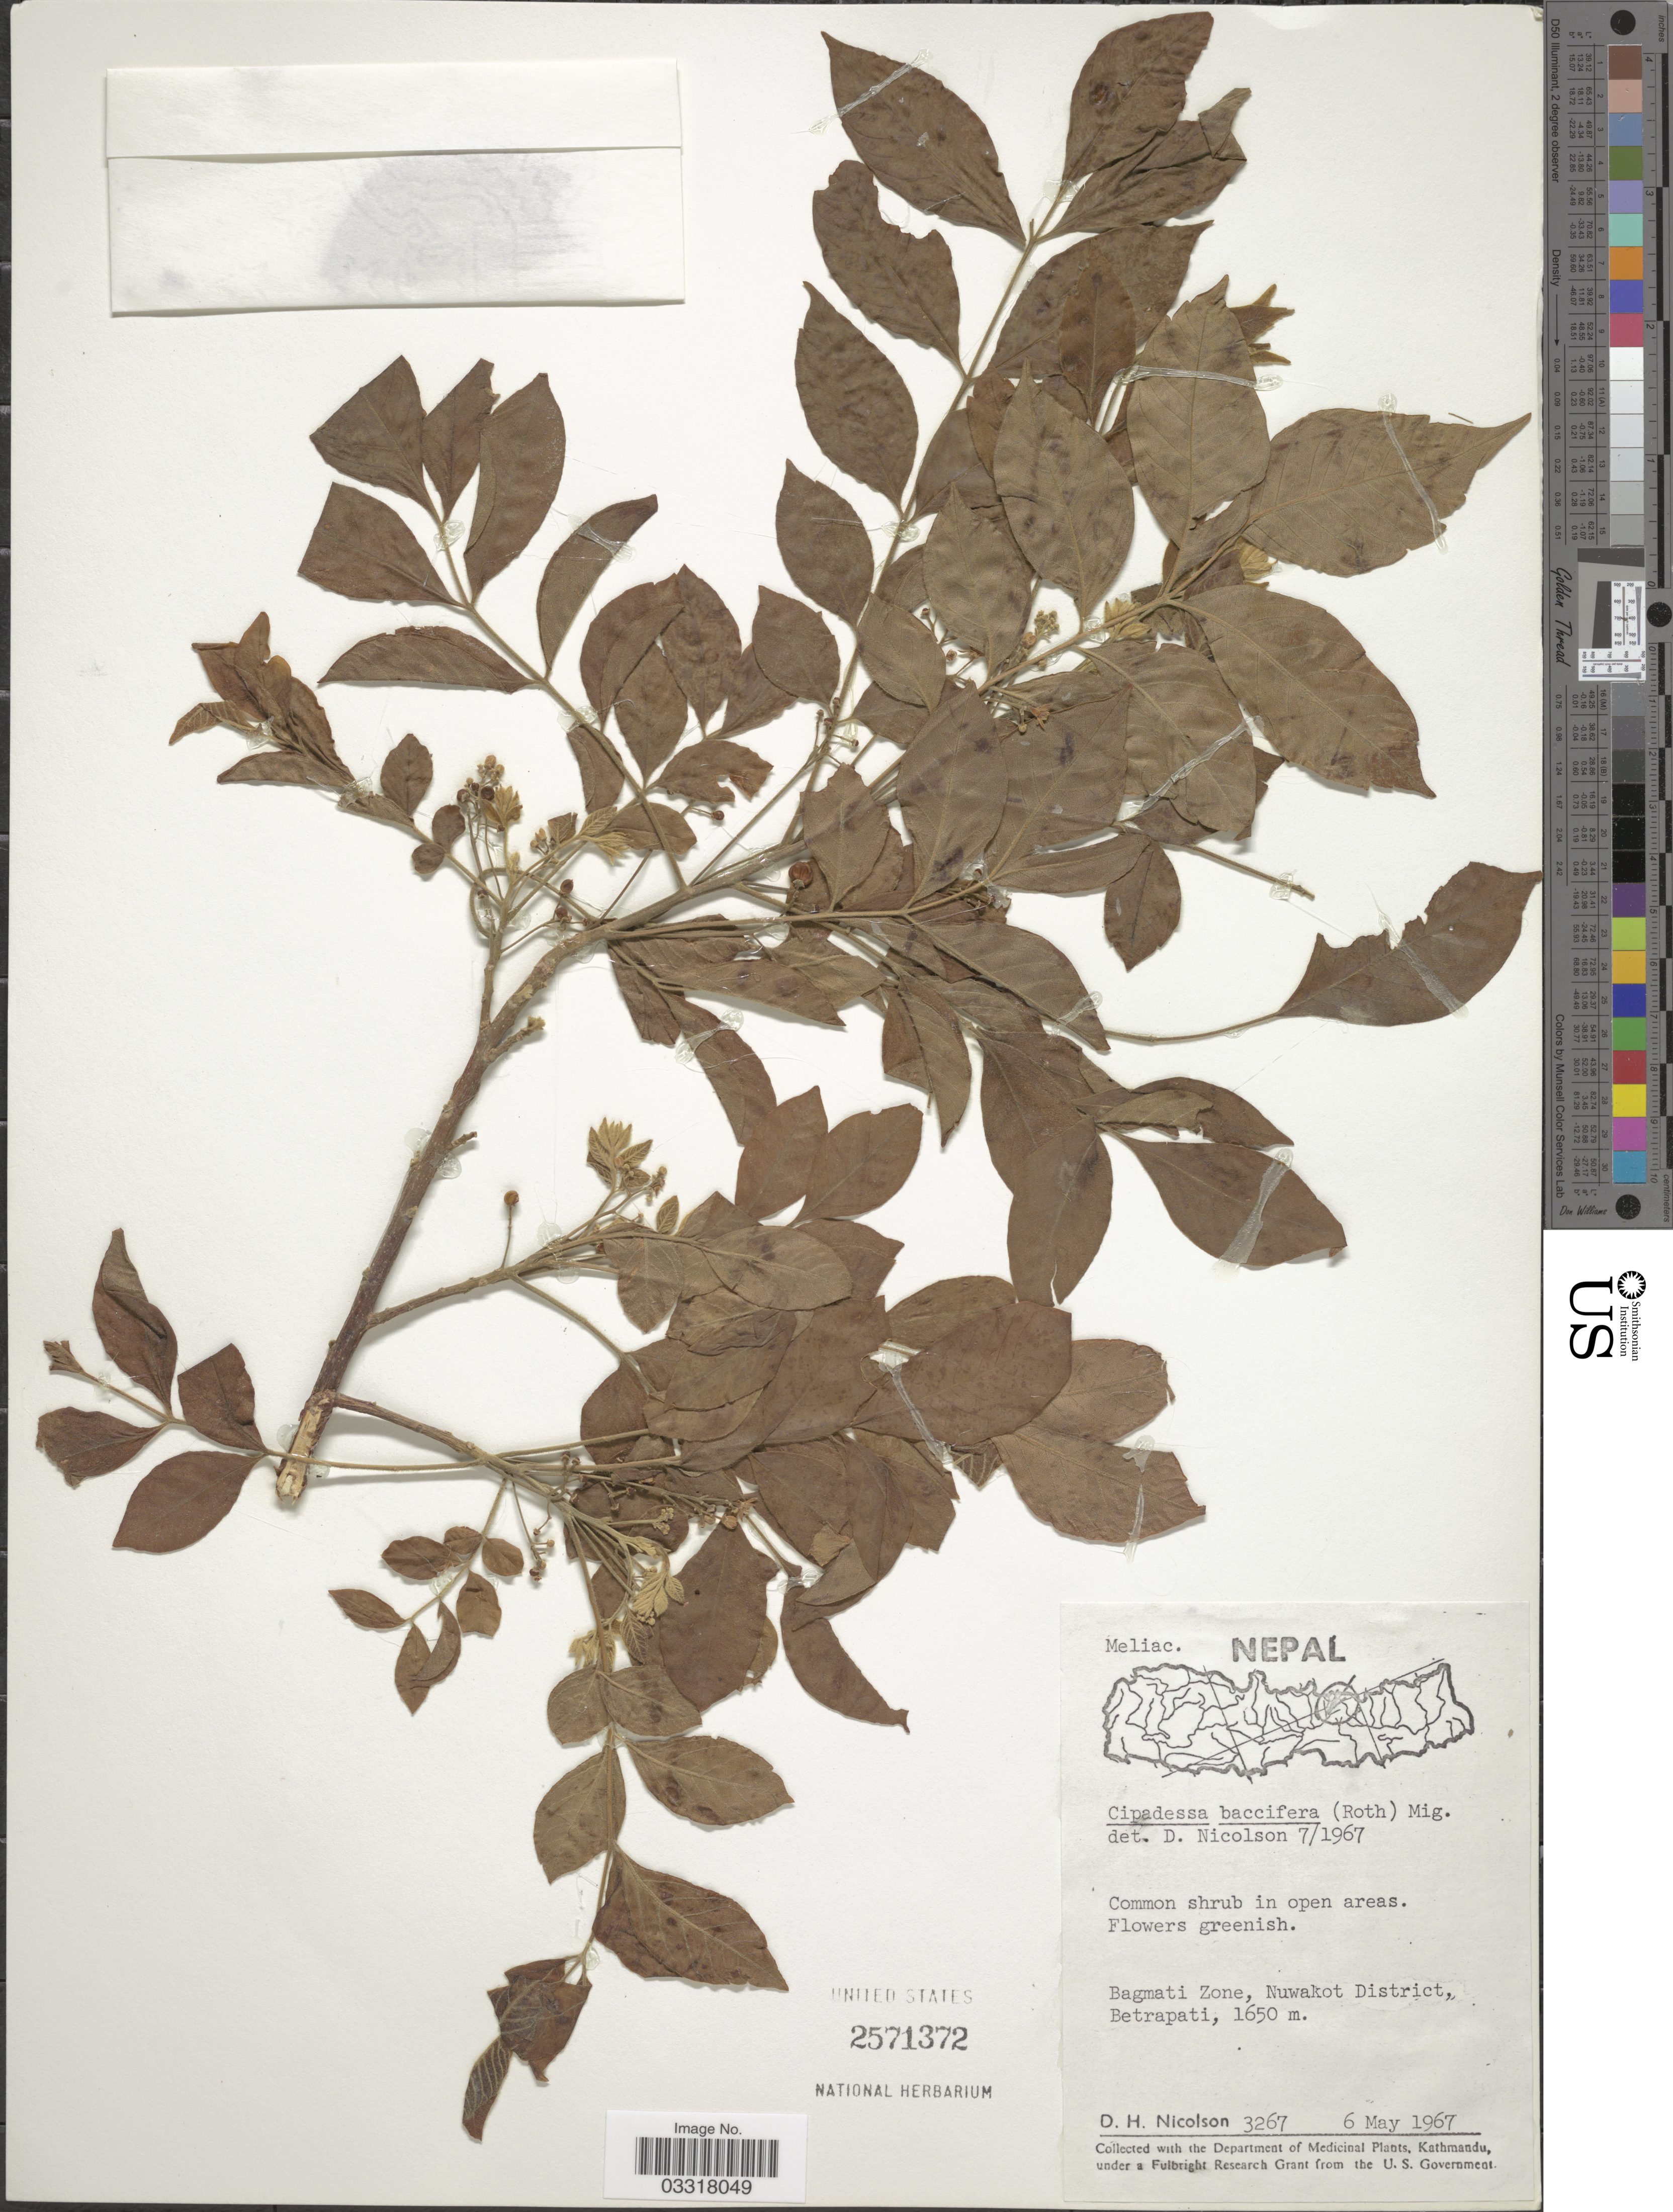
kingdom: Plantae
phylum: Tracheophyta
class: Magnoliopsida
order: Sapindales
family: Meliaceae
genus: Cipadessa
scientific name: Cipadessa baccifera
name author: Miq.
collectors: D. H. Nicolson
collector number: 3267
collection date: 1967-05-06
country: Nepal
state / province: Bagmati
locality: Bagmati Zone, Nuwakot District, Betrapati.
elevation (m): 1650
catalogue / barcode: US 2571372